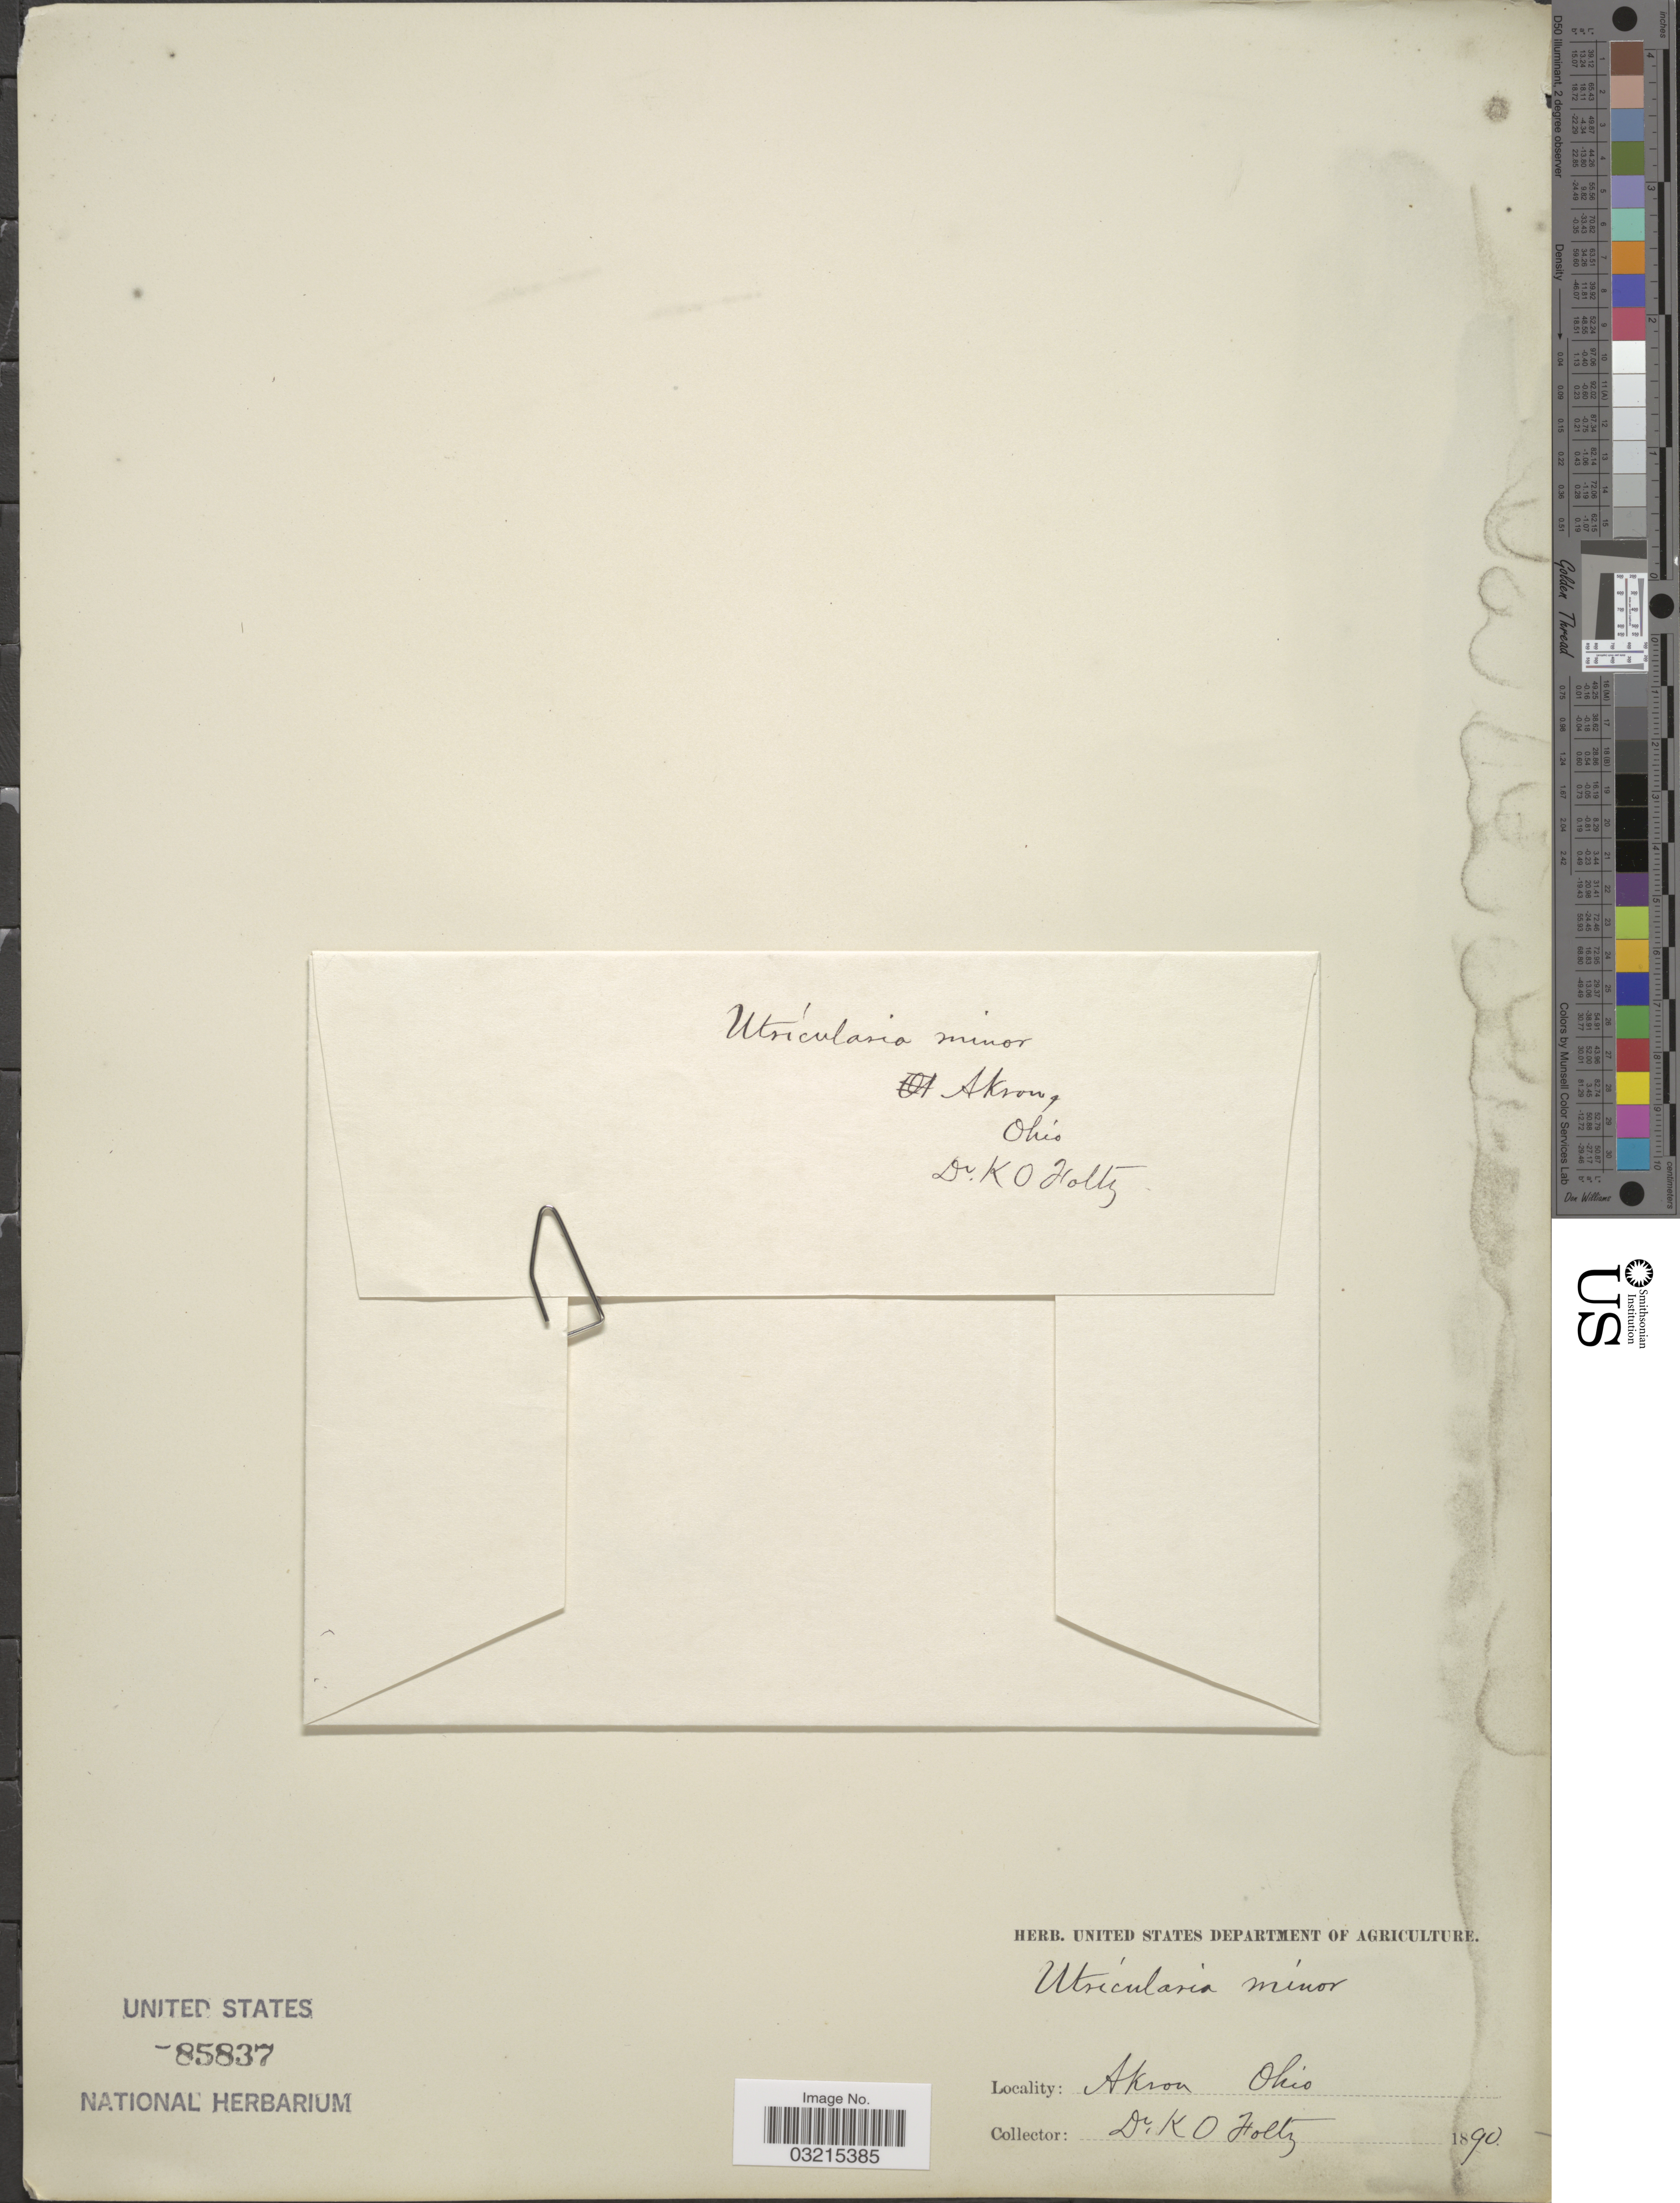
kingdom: Plantae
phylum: Tracheophyta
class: Magnoliopsida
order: Lamiales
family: Lentibulariaceae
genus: Utricularia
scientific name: Utricularia minor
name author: L.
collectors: K. Foltz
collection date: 1890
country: United States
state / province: Ohio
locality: Akrou.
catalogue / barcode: US 85837